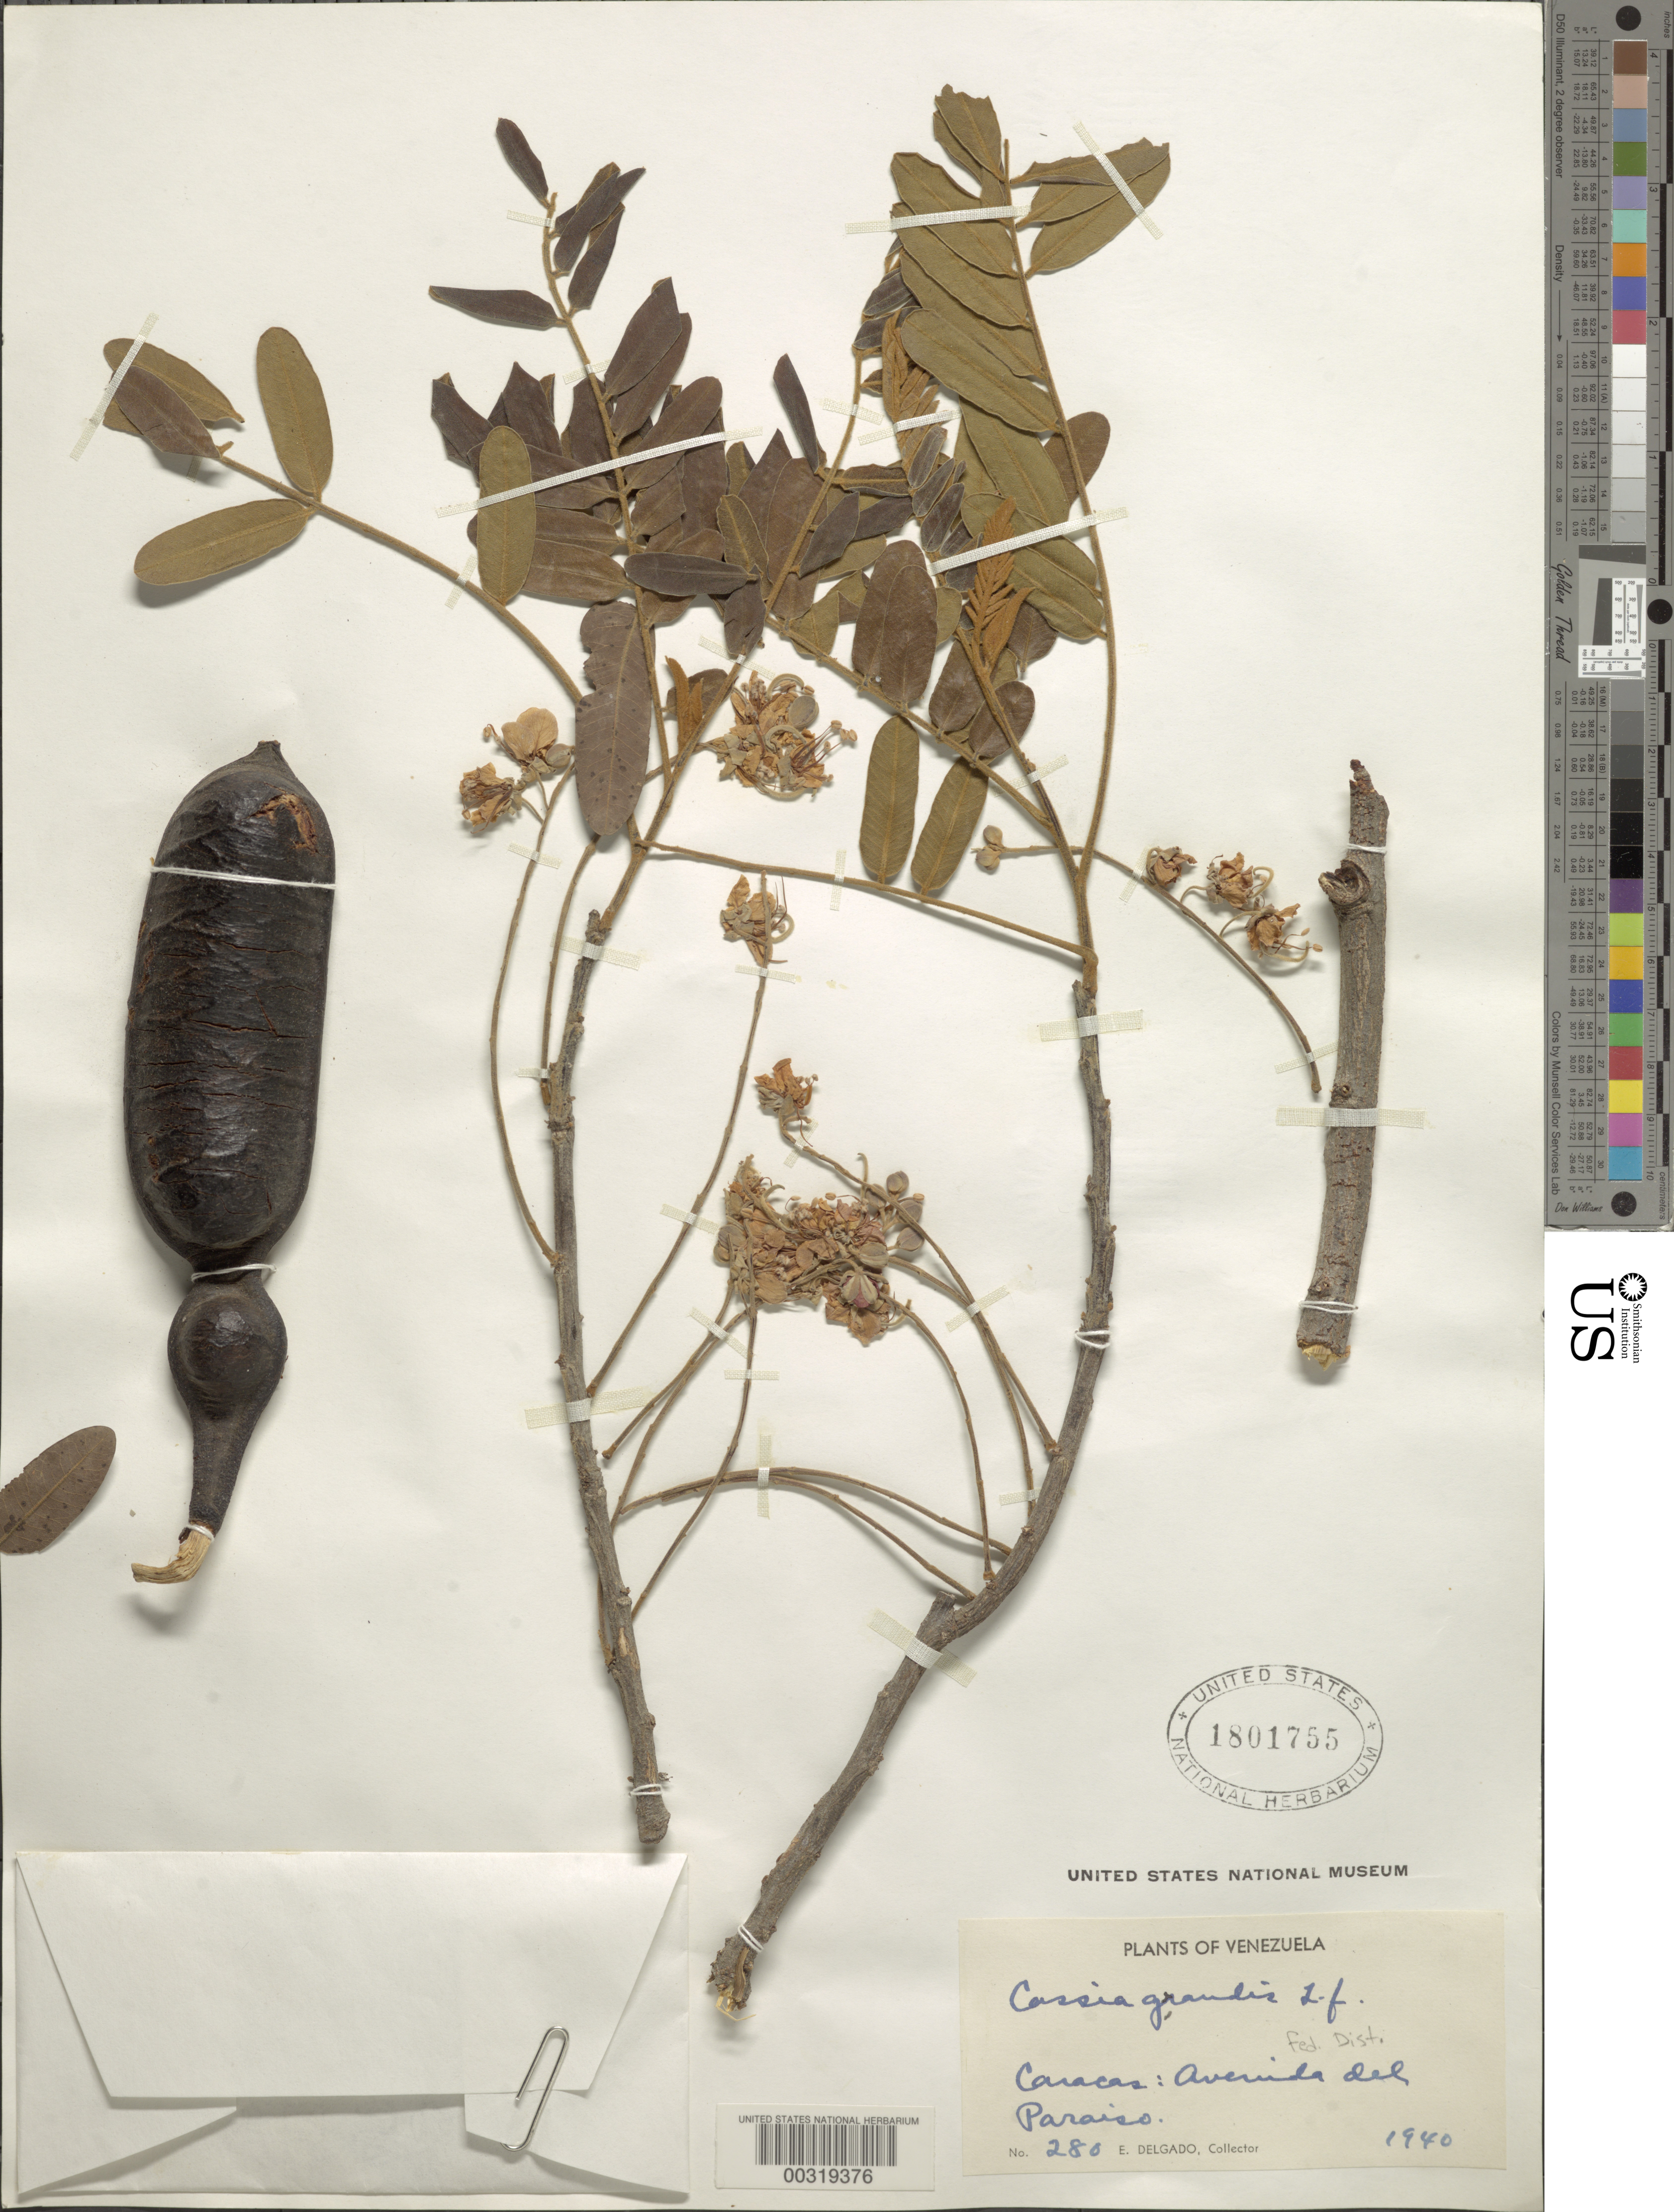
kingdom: Plantae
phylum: Tracheophyta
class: Magnoliopsida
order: Fabales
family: Fabaceae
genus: Cassia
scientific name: Cassia grandis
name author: L. f.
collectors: E. Delgado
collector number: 280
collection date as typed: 1940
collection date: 1940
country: Venezuela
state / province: Distrito Federal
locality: Caracas, avenida del paraiso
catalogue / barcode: US 1801755